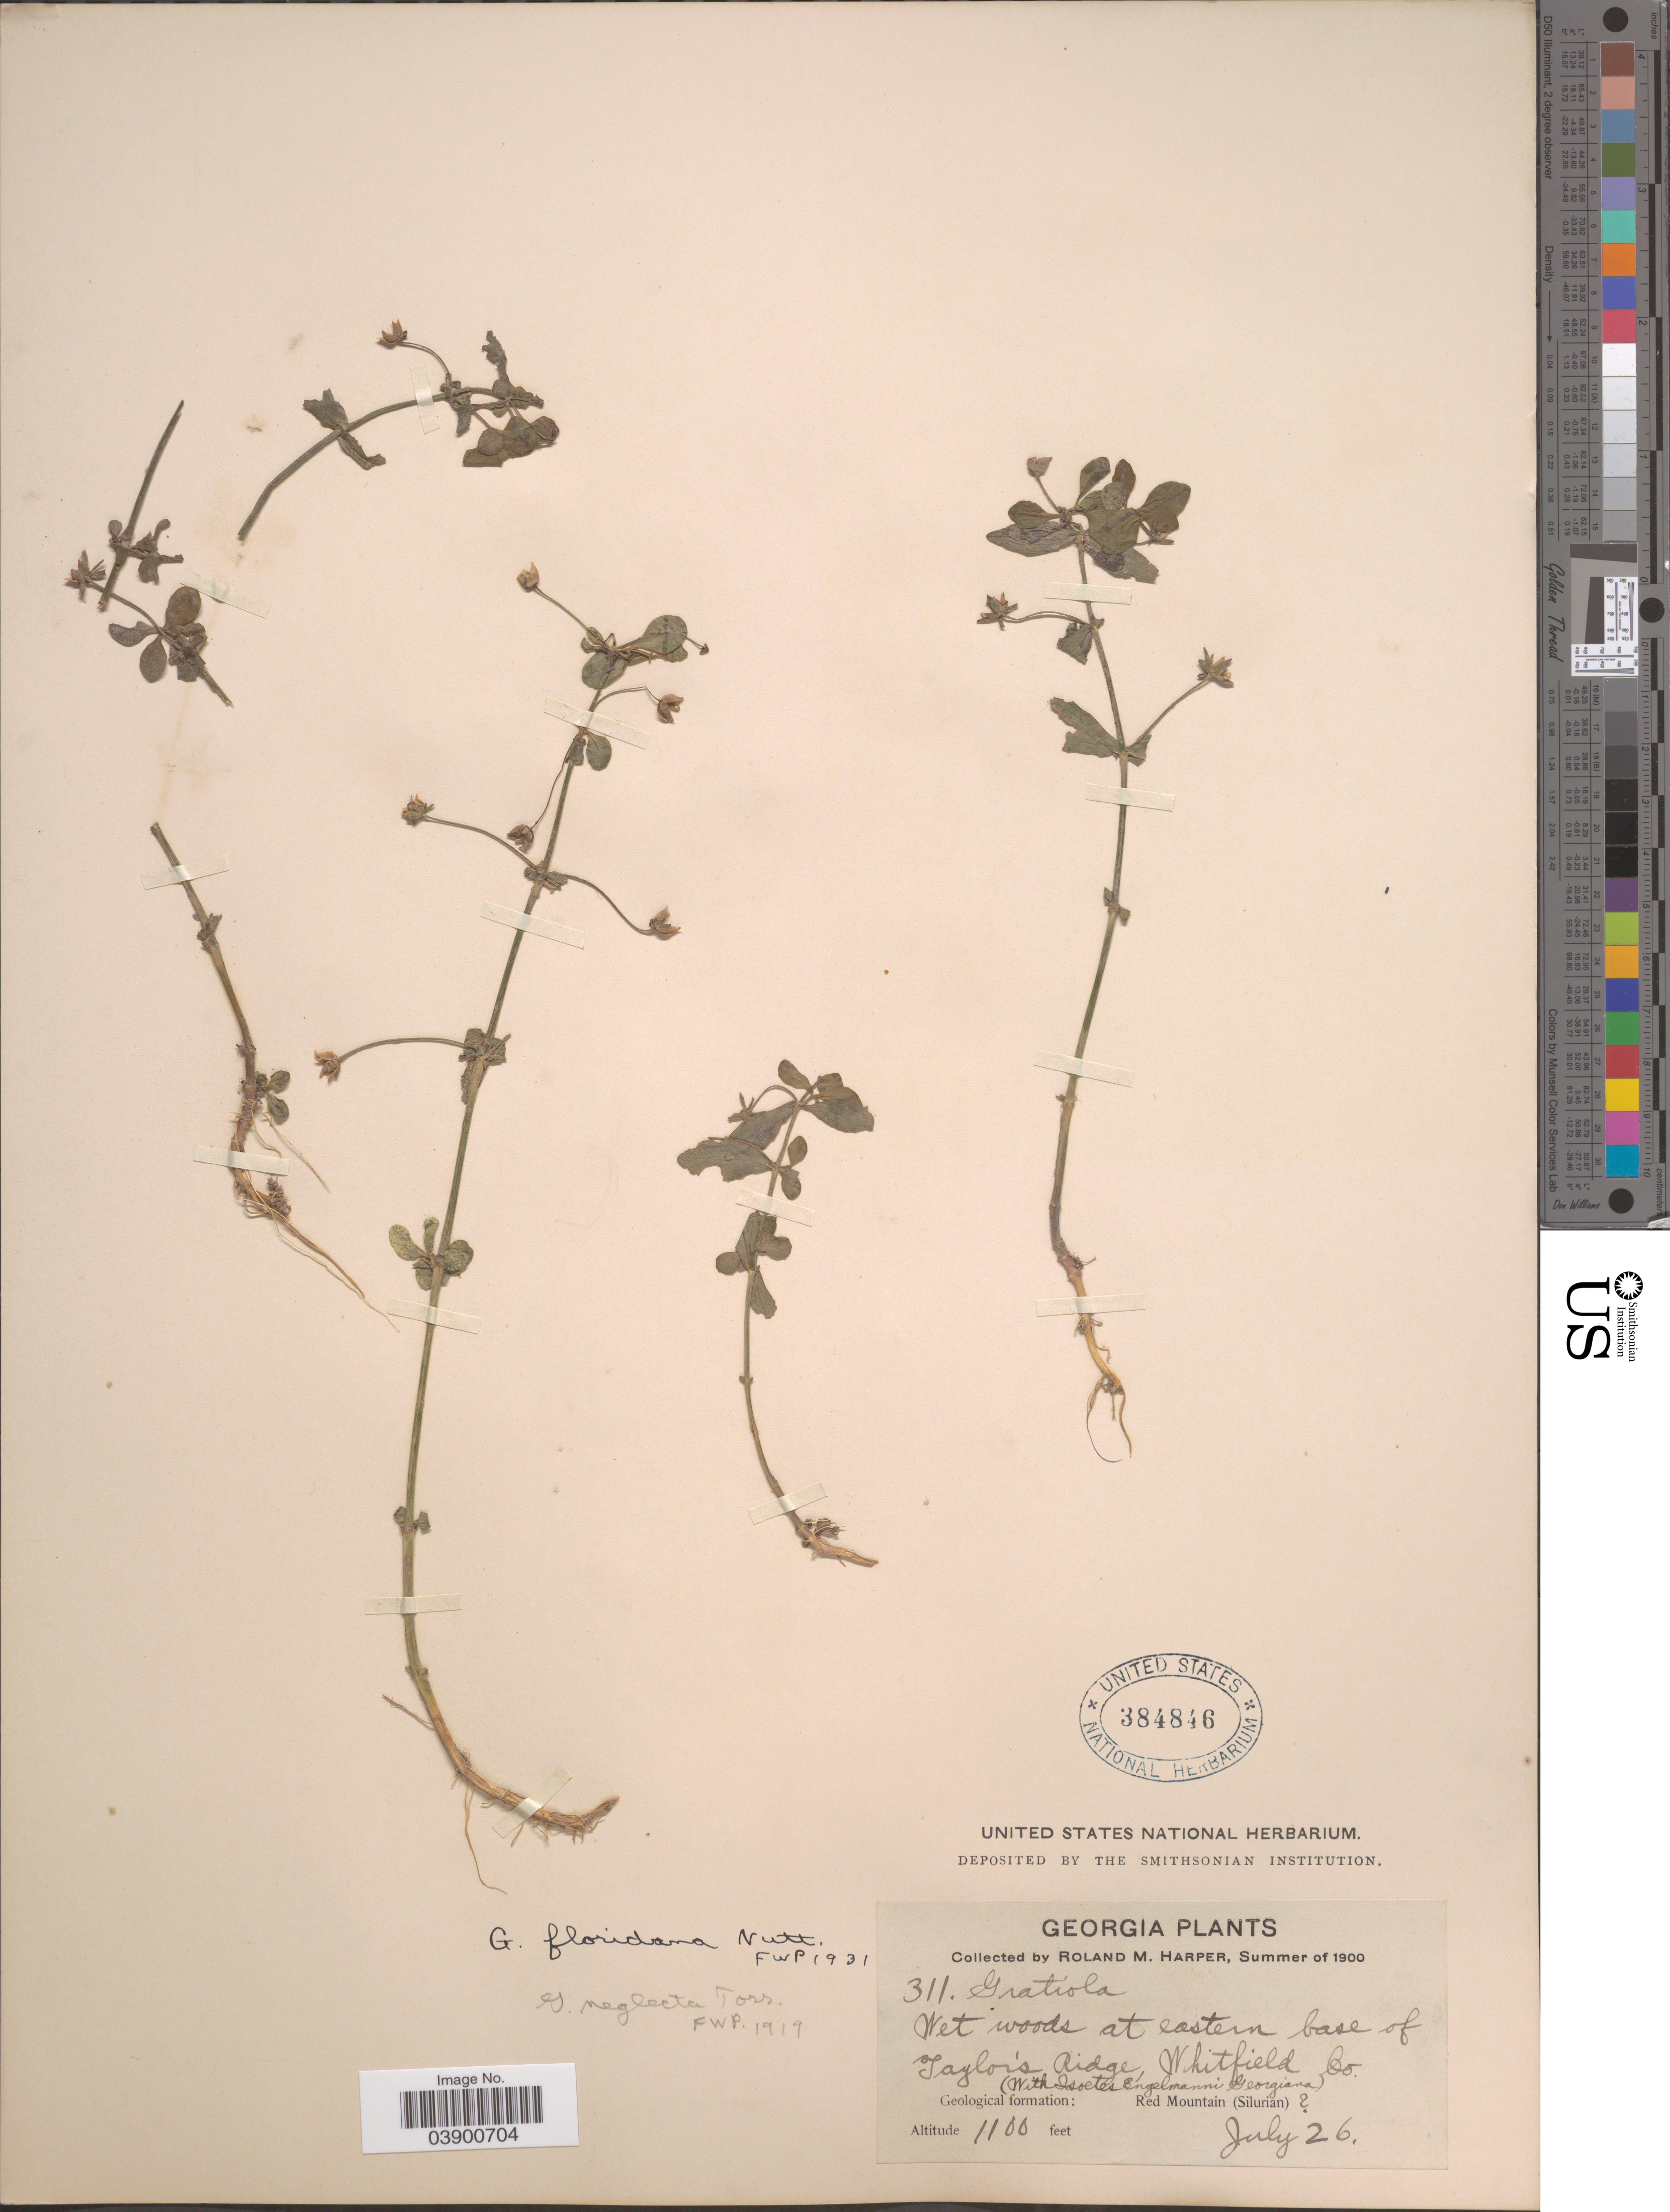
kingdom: Plantae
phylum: Tracheophyta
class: Magnoliopsida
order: Lamiales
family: Plantaginaceae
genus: Gratiola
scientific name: Gratiola floridana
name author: Nutt.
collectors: R. M. Harper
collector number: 311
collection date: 1900-07-26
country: United States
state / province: Georgia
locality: At eastern base of Taylor's Ridge, Whitfield Co. Geological formation: Red Mountain (Silurian) [unsure placement]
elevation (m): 335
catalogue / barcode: US 384846